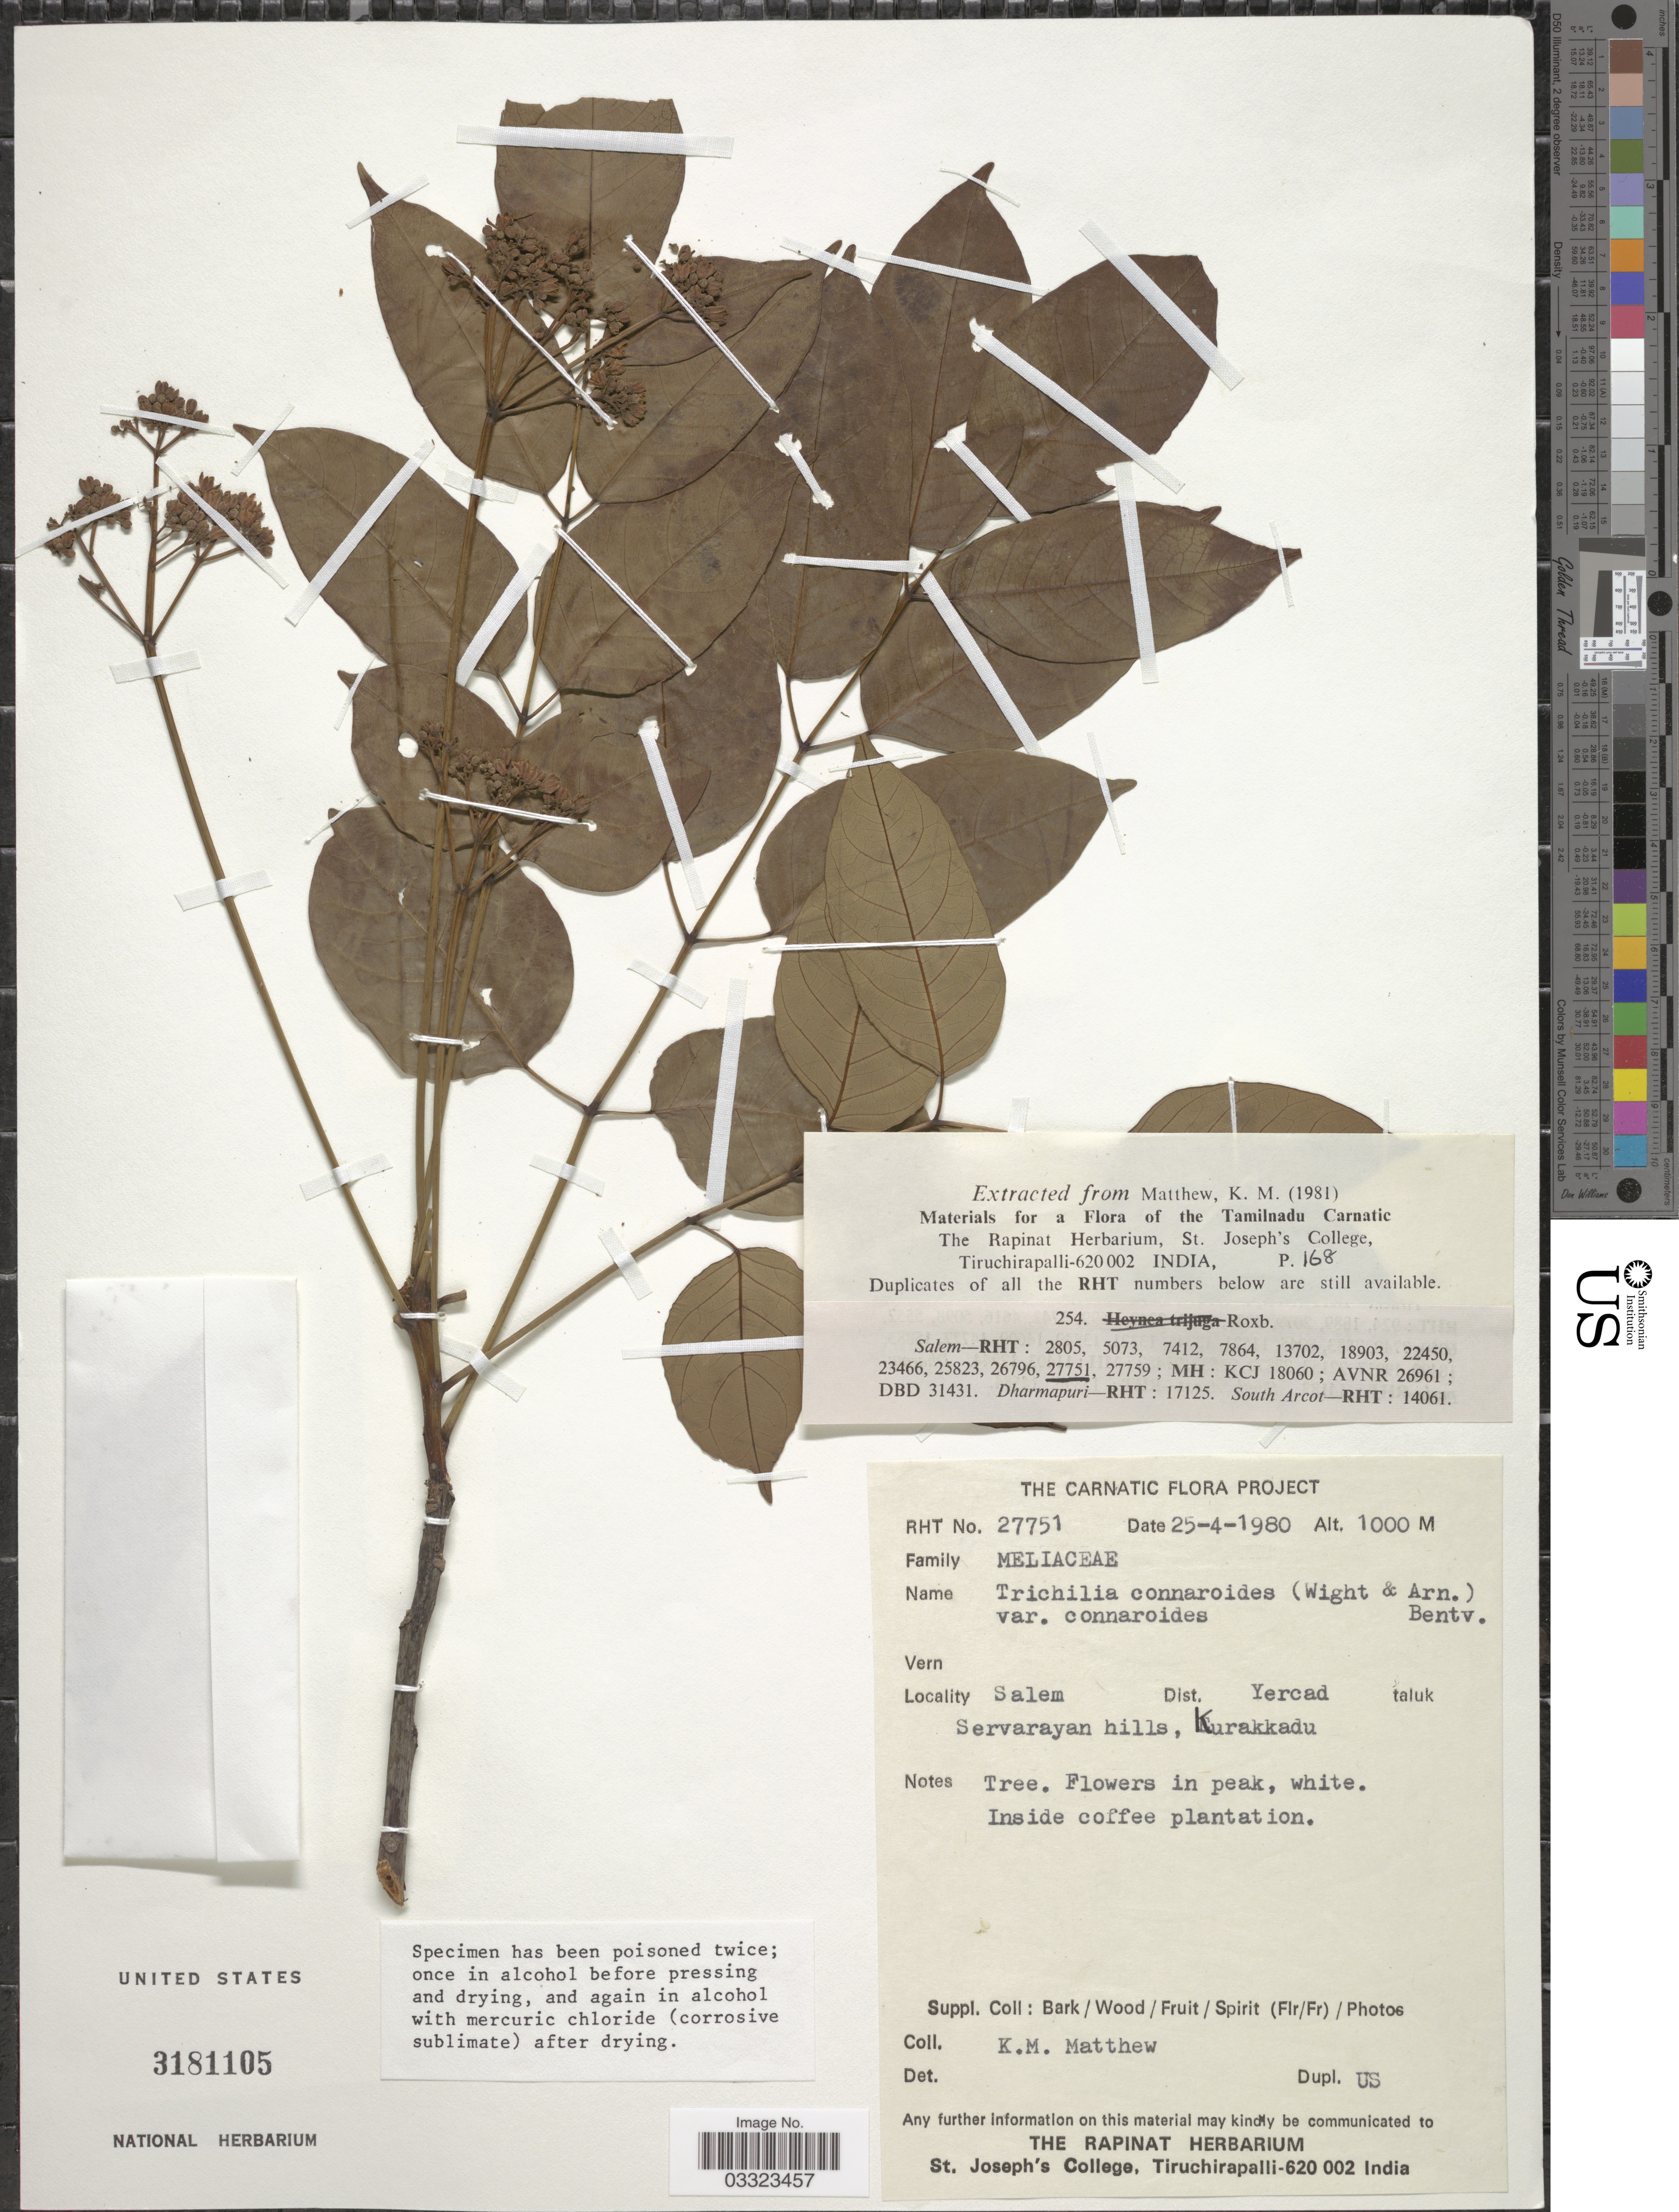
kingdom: Plantae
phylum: Tracheophyta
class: Magnoliopsida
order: Sapindales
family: Meliaceae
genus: Trichilia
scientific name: Trichilia connaroides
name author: (Wight & Arn.) Bentv.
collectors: K. M. Matthew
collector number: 27751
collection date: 1980-04-25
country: India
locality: Salem Dist. Yercad taluk, Servarayan hills, Kurakkadu.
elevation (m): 1000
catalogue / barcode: US 3181105